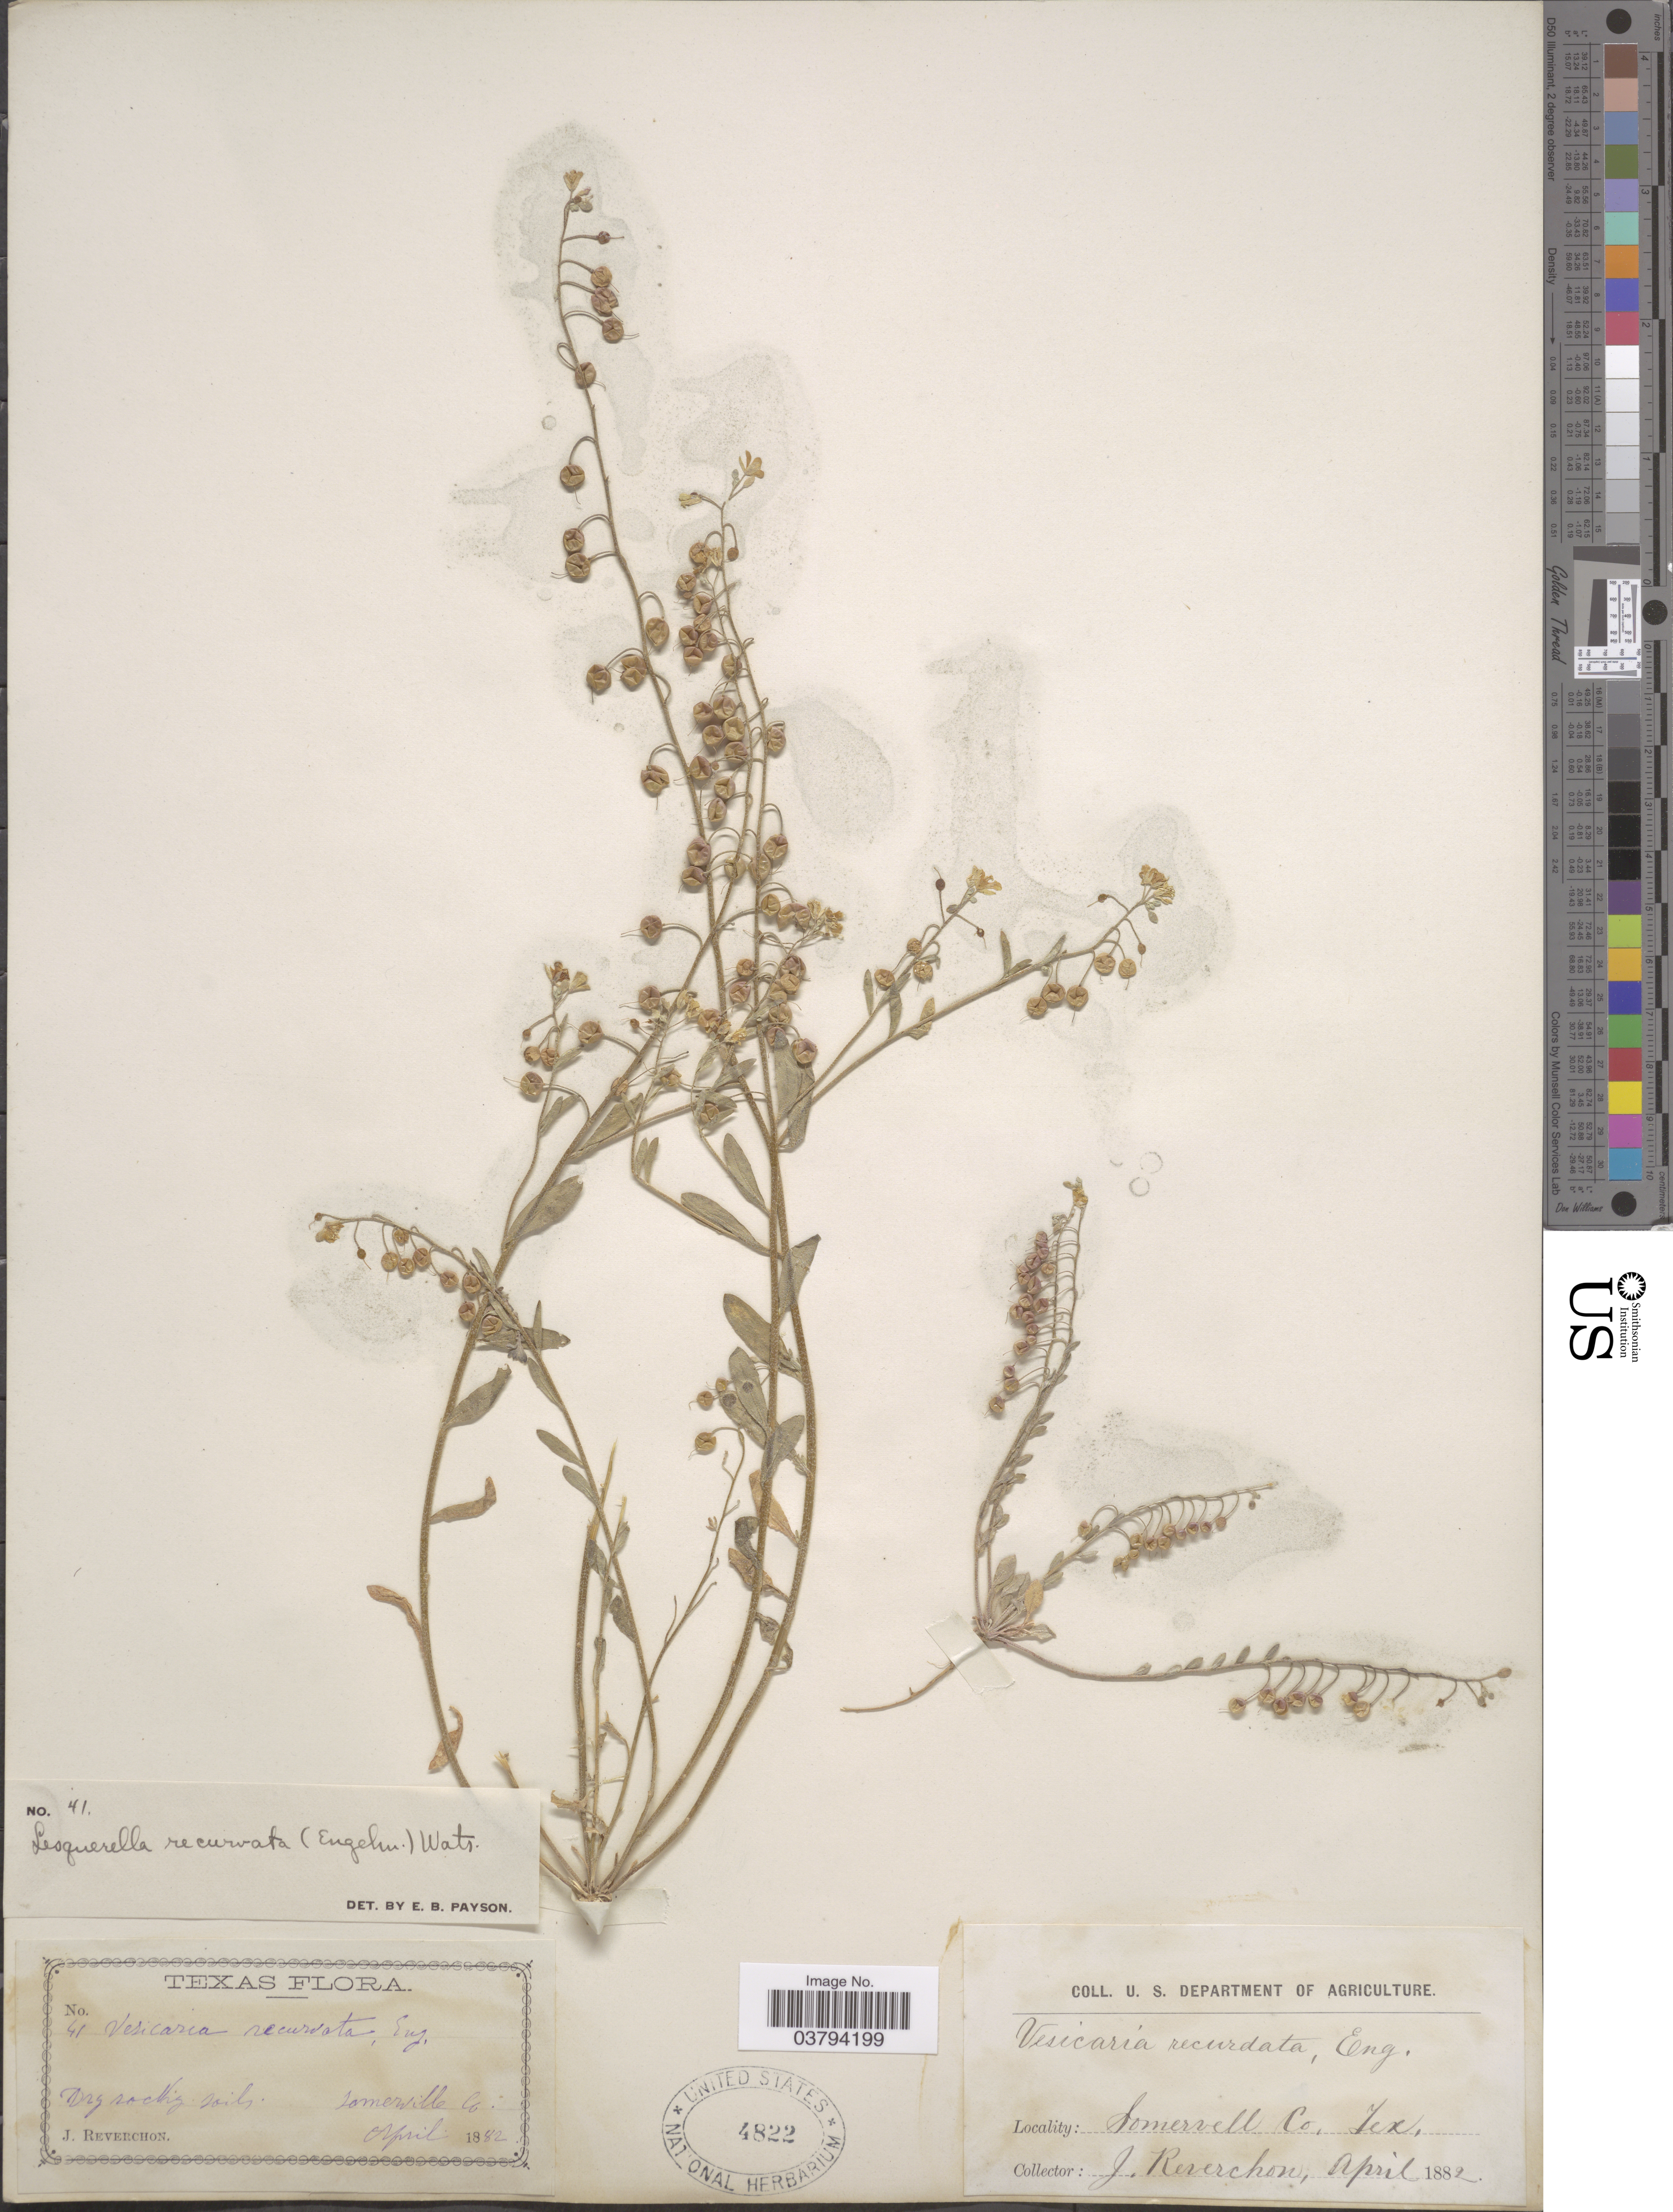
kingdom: Plantae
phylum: Tracheophyta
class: Magnoliopsida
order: Brassicales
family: Brassicaceae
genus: Lesquerella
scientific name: Lesquerella recurvata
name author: (Englem. ex A. Gray) S. Watson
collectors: J. Reverchon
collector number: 41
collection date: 1882-04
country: United States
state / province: Texas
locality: Somerville Co.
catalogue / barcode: US 4822